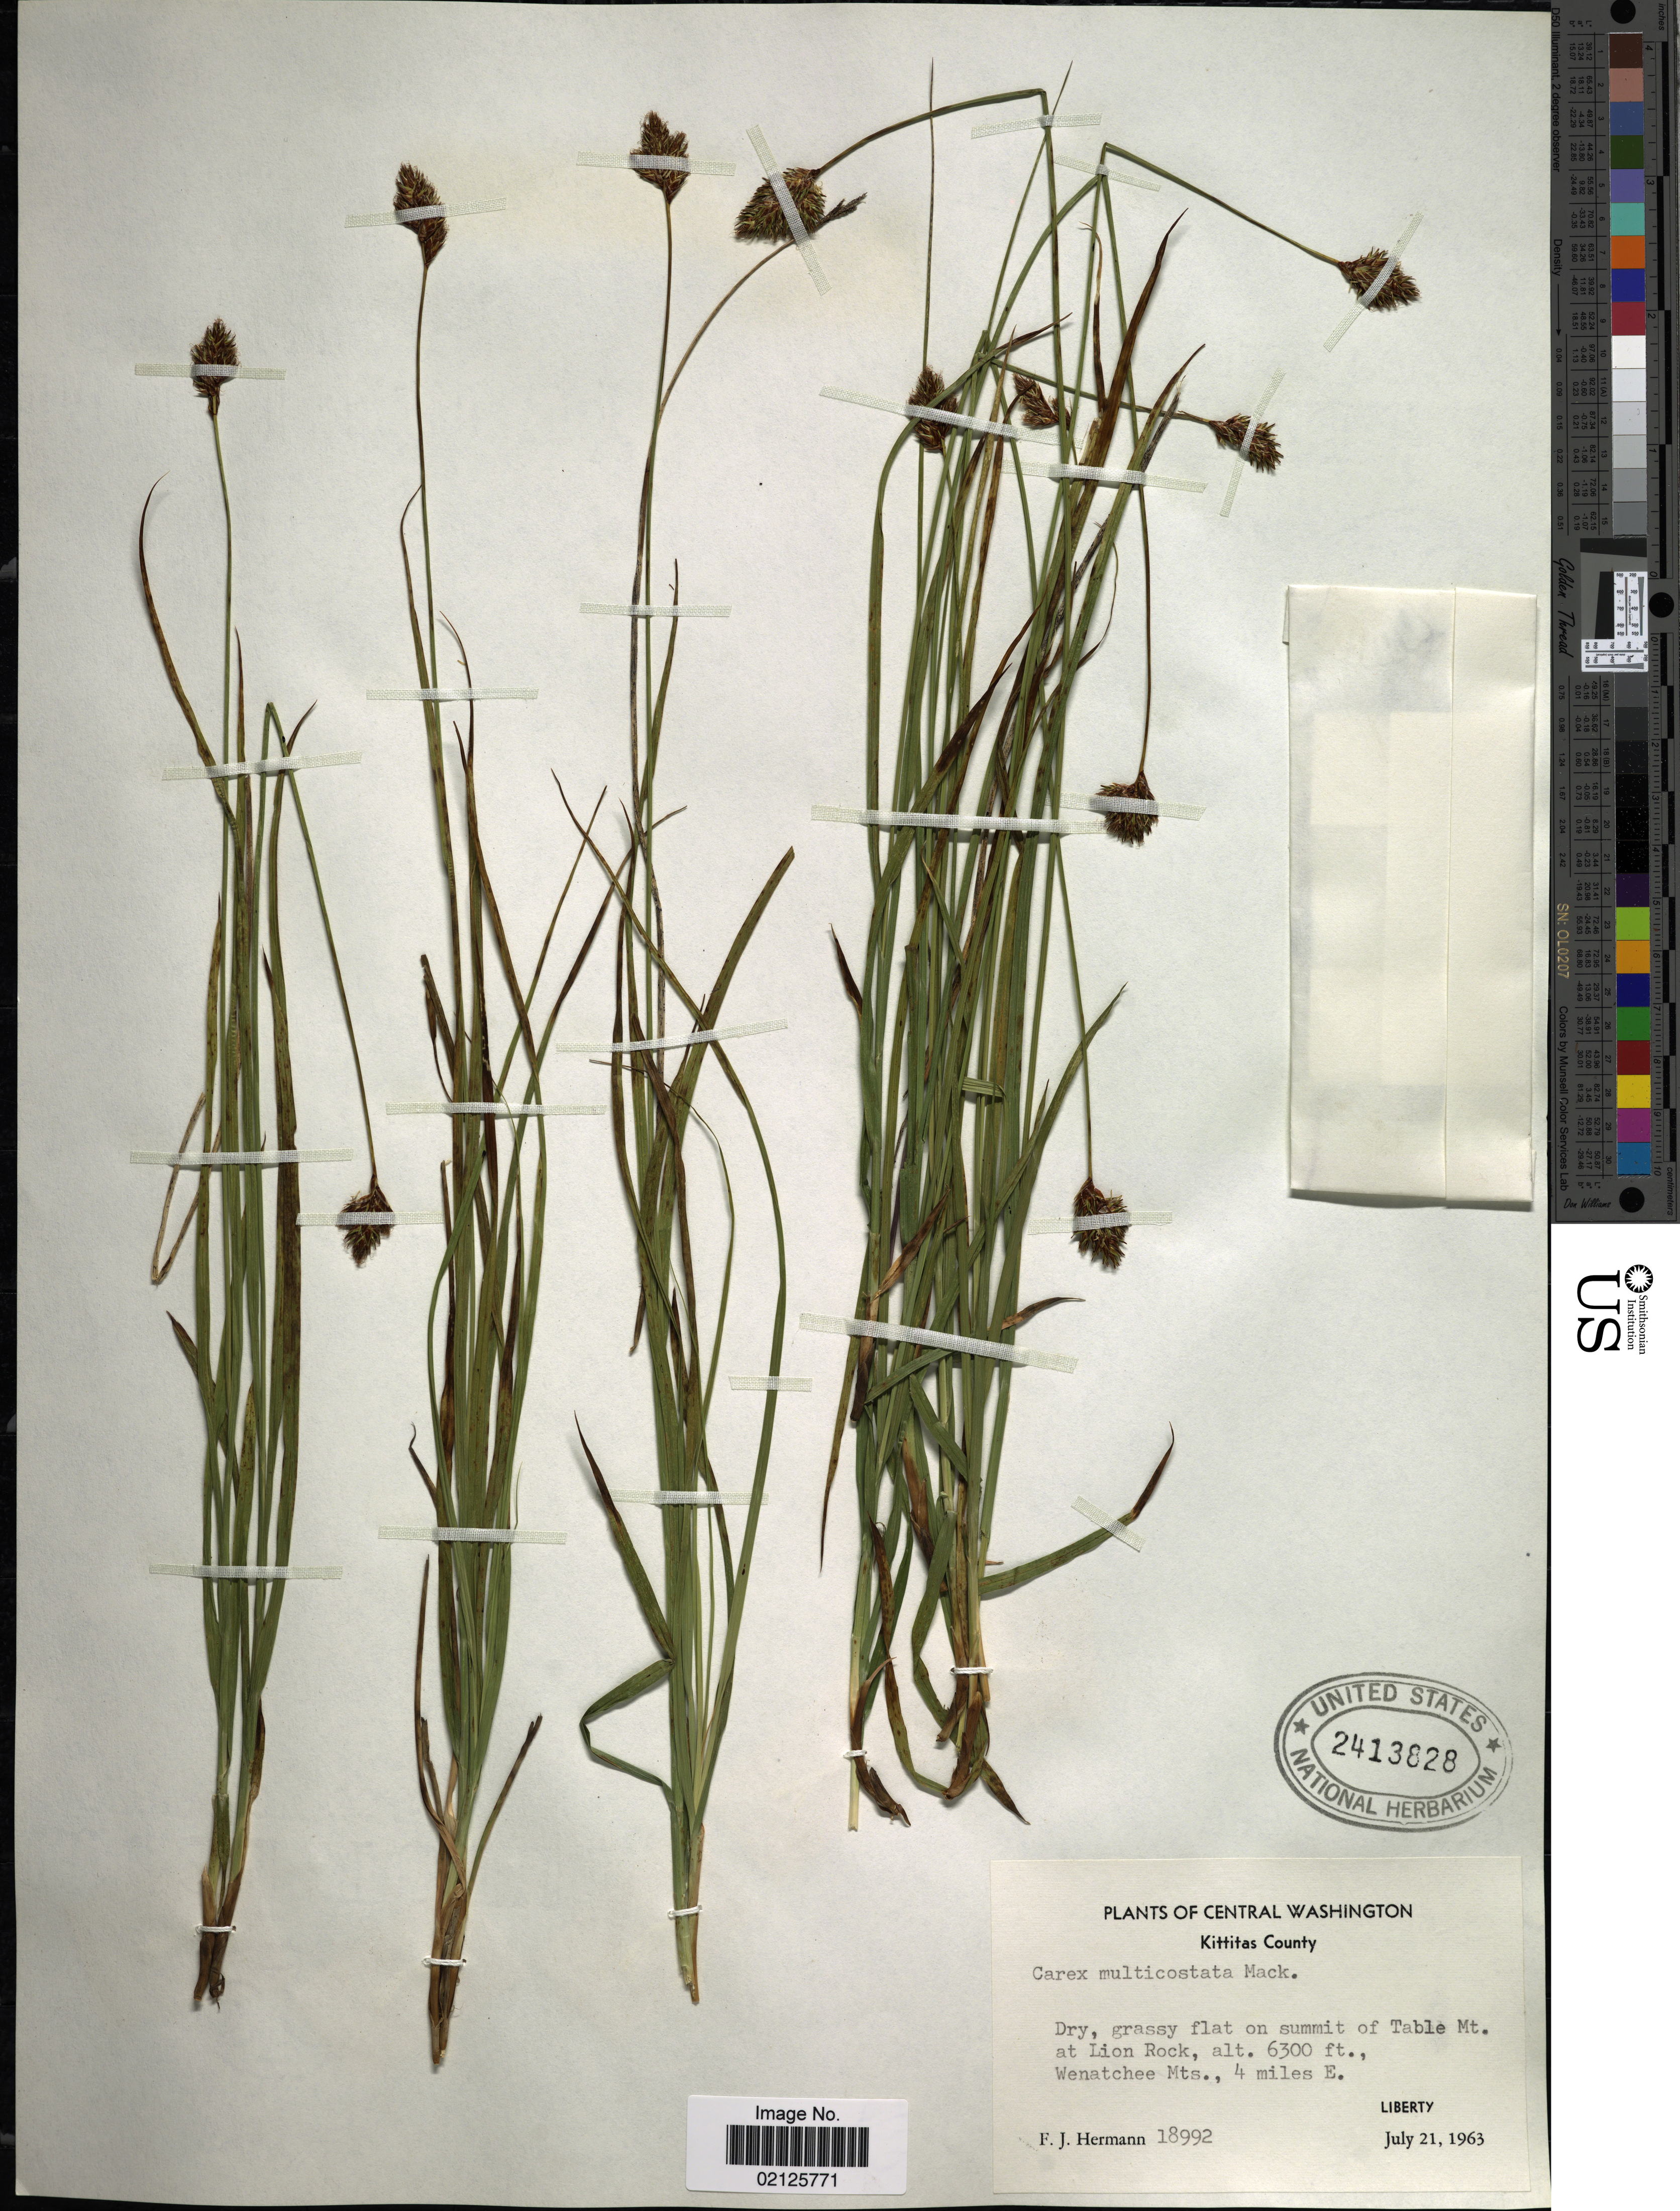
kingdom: Plantae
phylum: Tracheophyta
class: Liliopsida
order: Poales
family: Cyperaceae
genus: Carex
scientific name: Carex multicostata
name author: Mack.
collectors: F. J. Hermann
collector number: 18992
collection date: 1963-07-21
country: United States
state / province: Washington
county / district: Kittitas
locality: Central Washington, Kittitas County, Dry, grassy flat on summit of Table Mt. at Lion Rock, Wenatchee Mts., 4 miles E. Liberty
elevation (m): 1920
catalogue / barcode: US 2413828